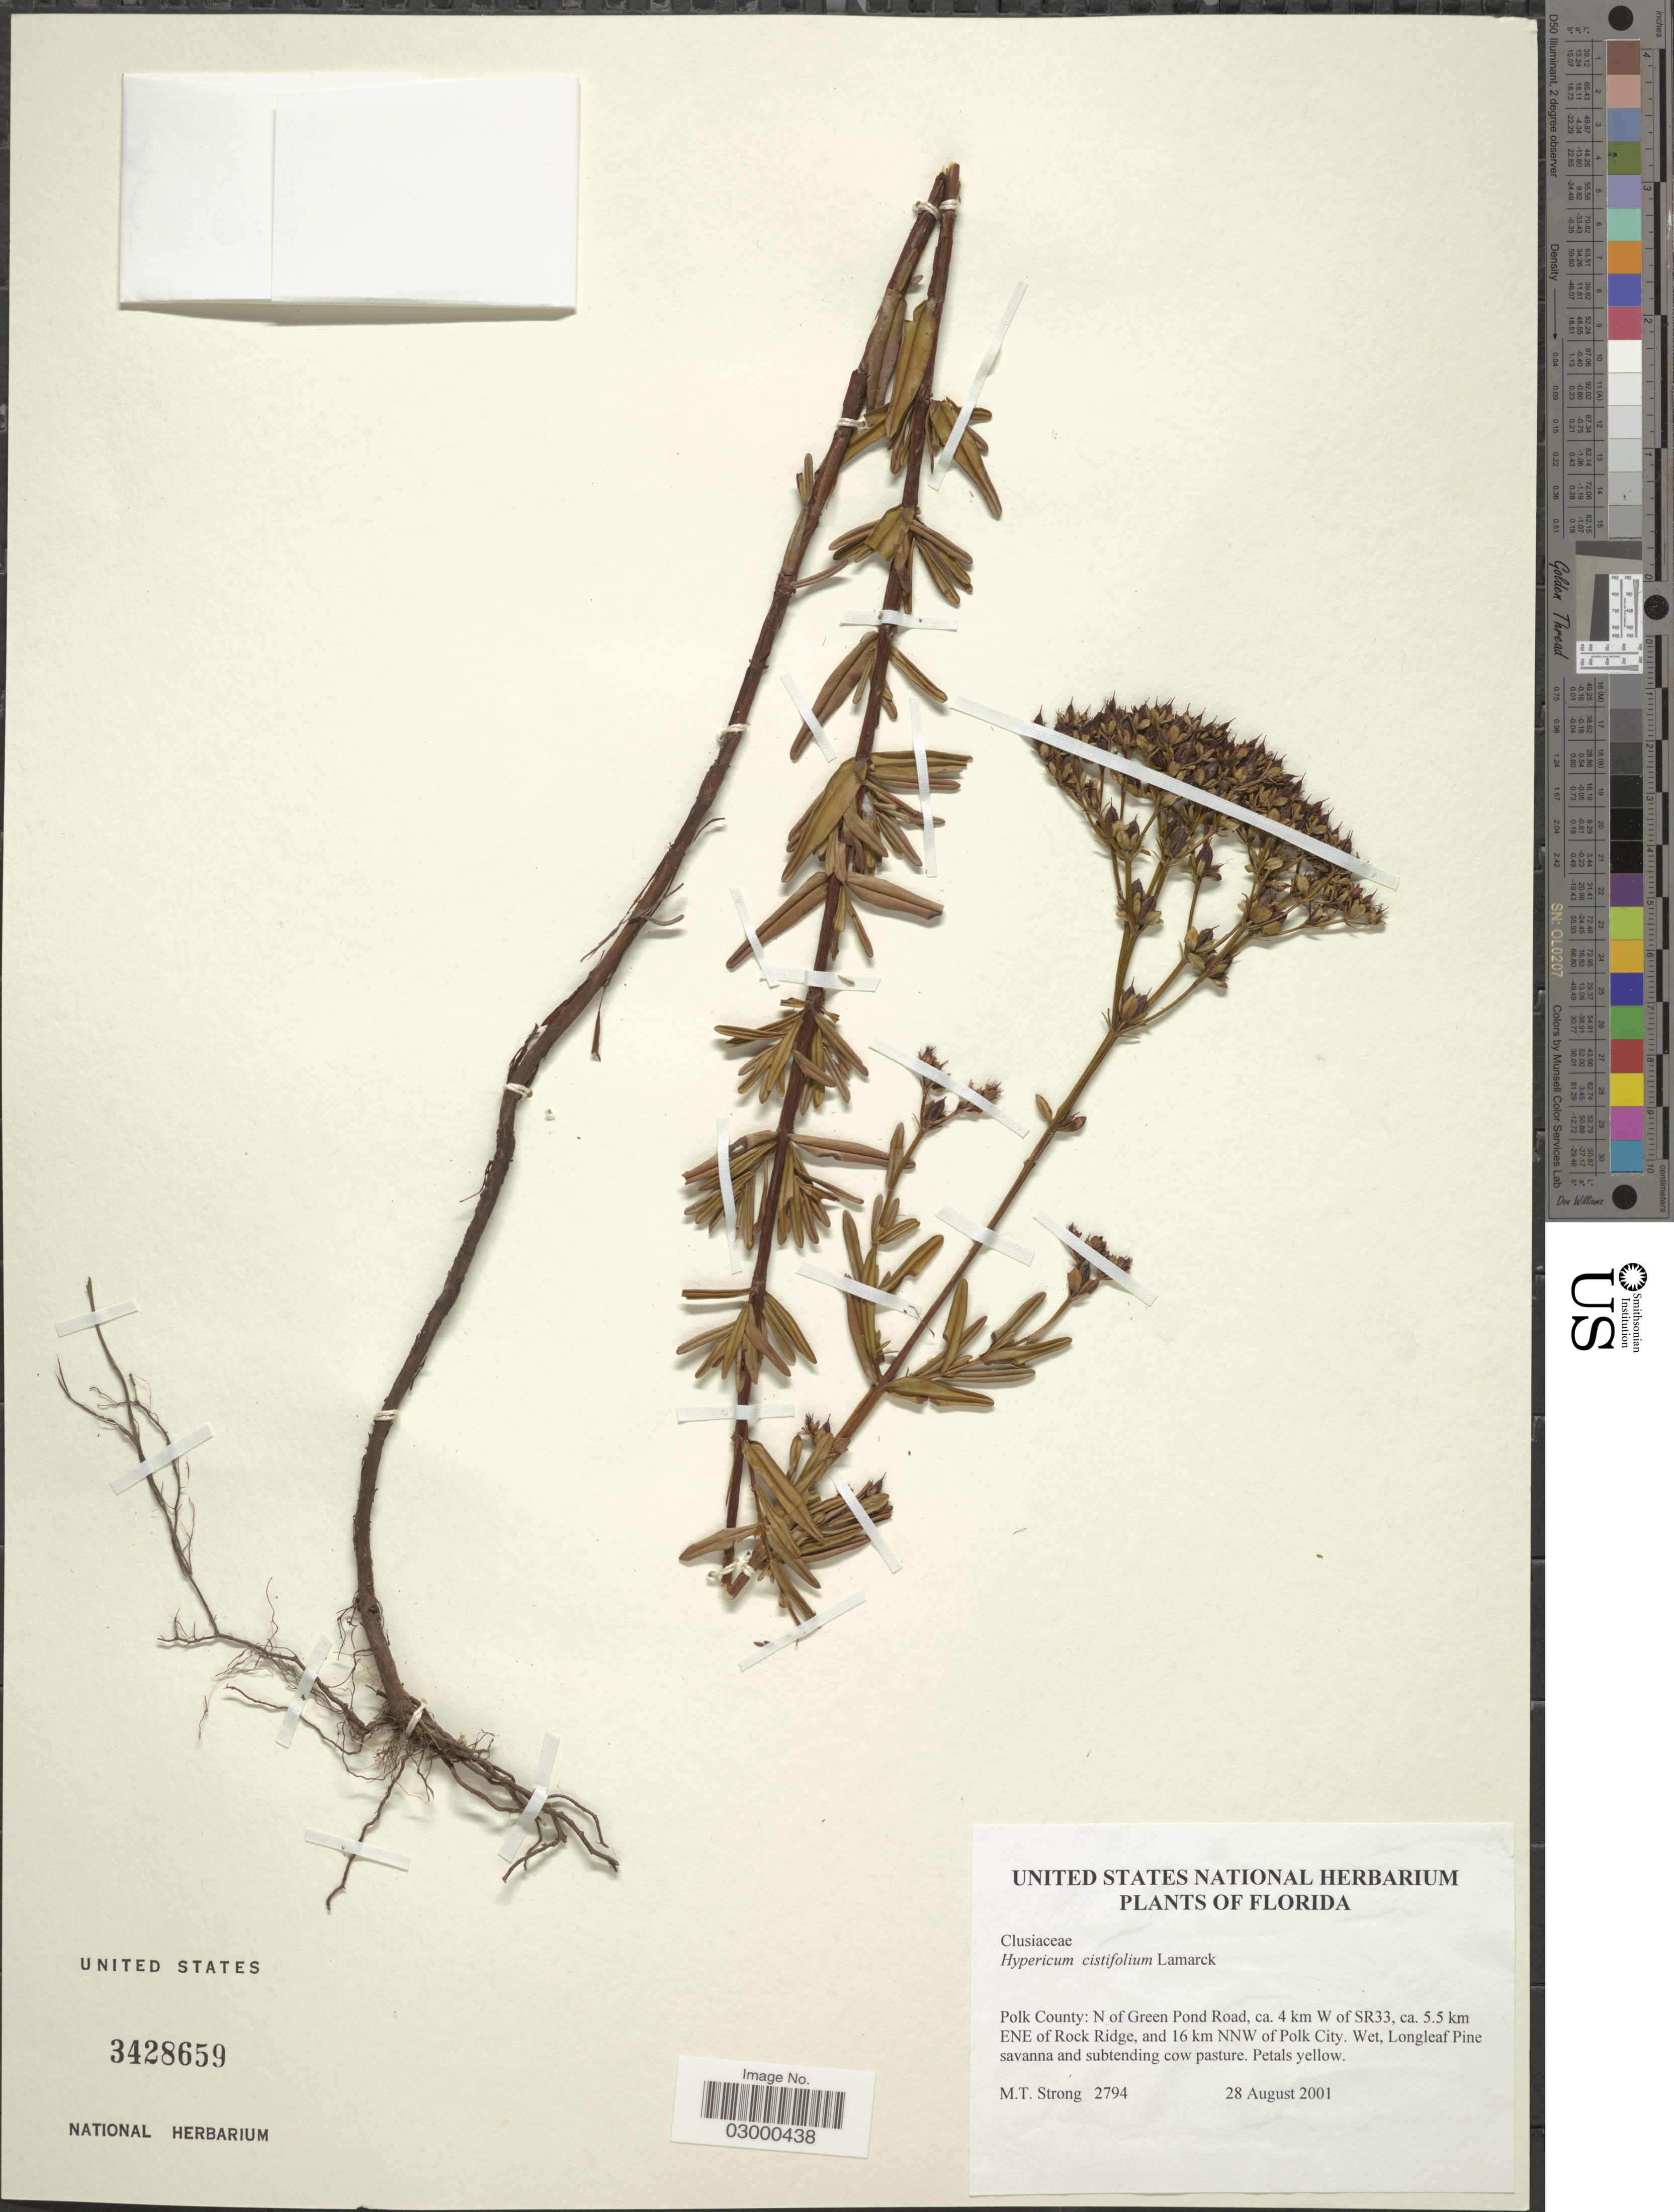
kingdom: Plantae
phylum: Tracheophyta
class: Magnoliopsida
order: Malpighiales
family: Hypericaceae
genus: Hypericum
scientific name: Hypericum cistifolium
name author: Lam.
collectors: M. T. Strong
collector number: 2794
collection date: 2001-08-28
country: United States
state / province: Florida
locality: Polk County: N of Green Pond Road, ca. 4 km W of SR33, ca. 5.5 km ENE of Rock Ridge, and 16 km NNW of Polk City.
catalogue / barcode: US 3428659